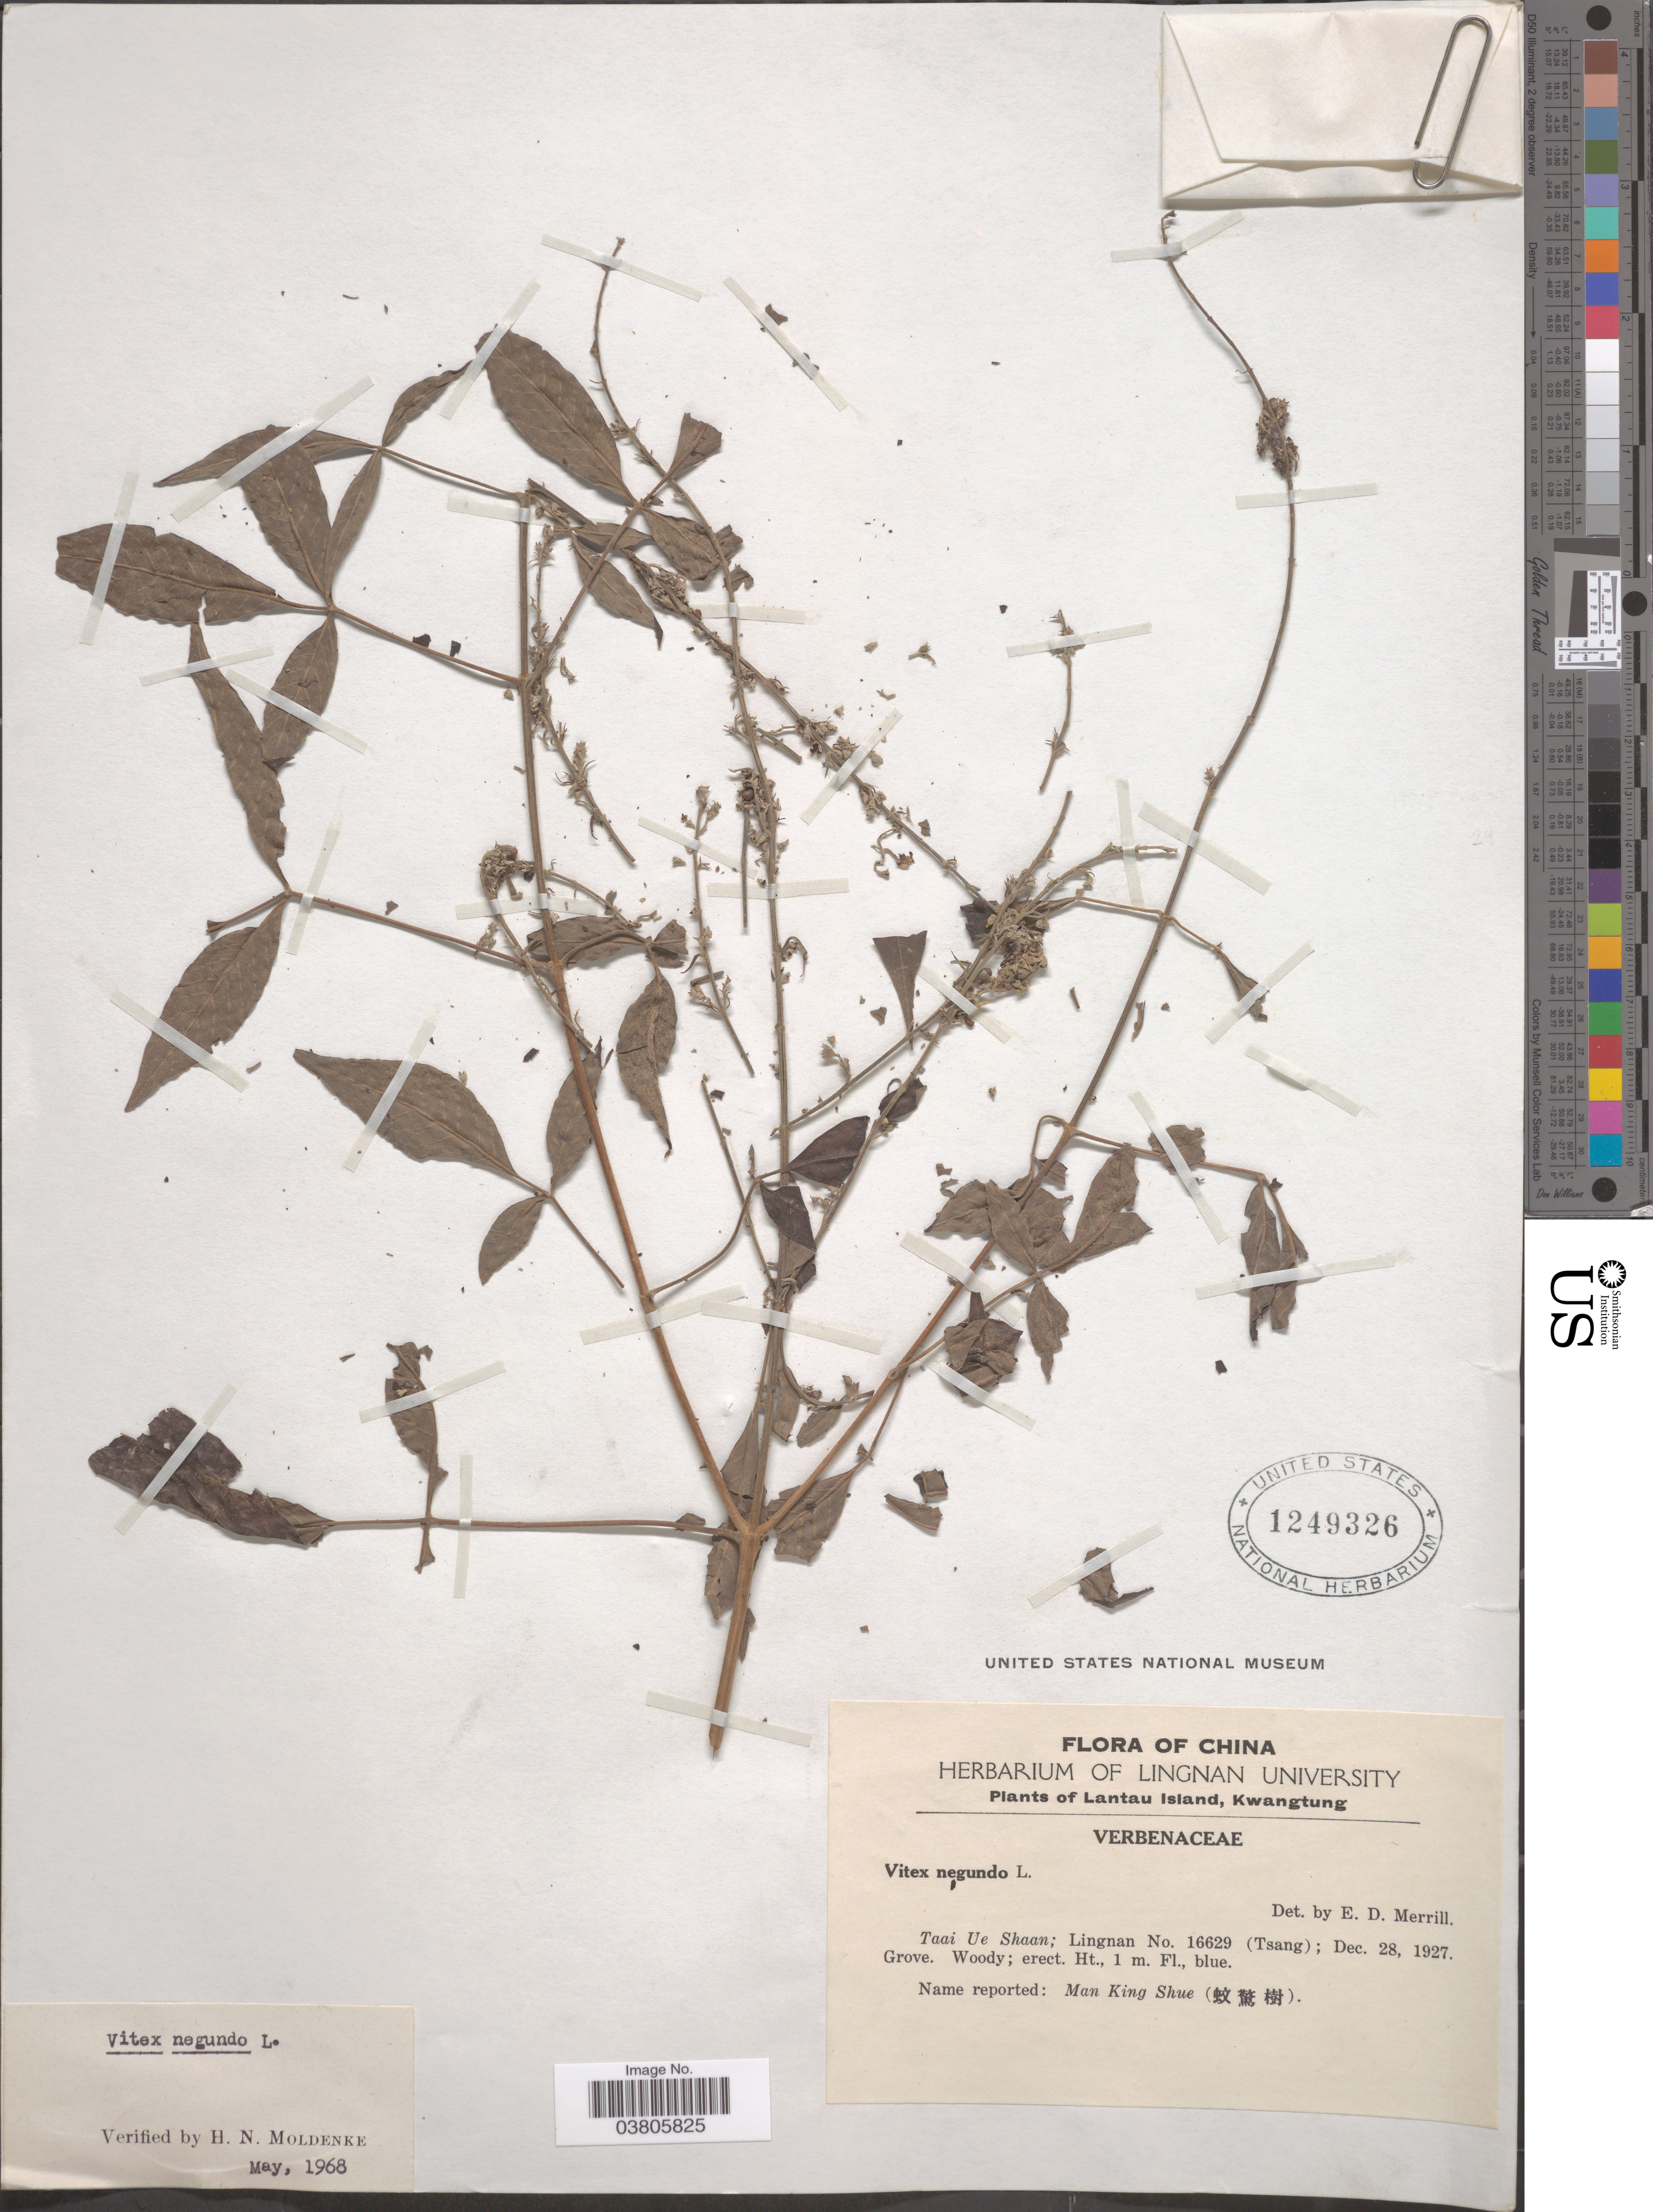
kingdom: Plantae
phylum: Tracheophyta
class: Magnoliopsida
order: Lamiales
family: Lamiaceae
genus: Vitex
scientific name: Vitex negundo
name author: L.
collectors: Lingnan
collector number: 16629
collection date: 1927-12-28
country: China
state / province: Guangdong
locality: Lantau Island, Kwangtung. Taai Ue Shaan.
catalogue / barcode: US 1249326